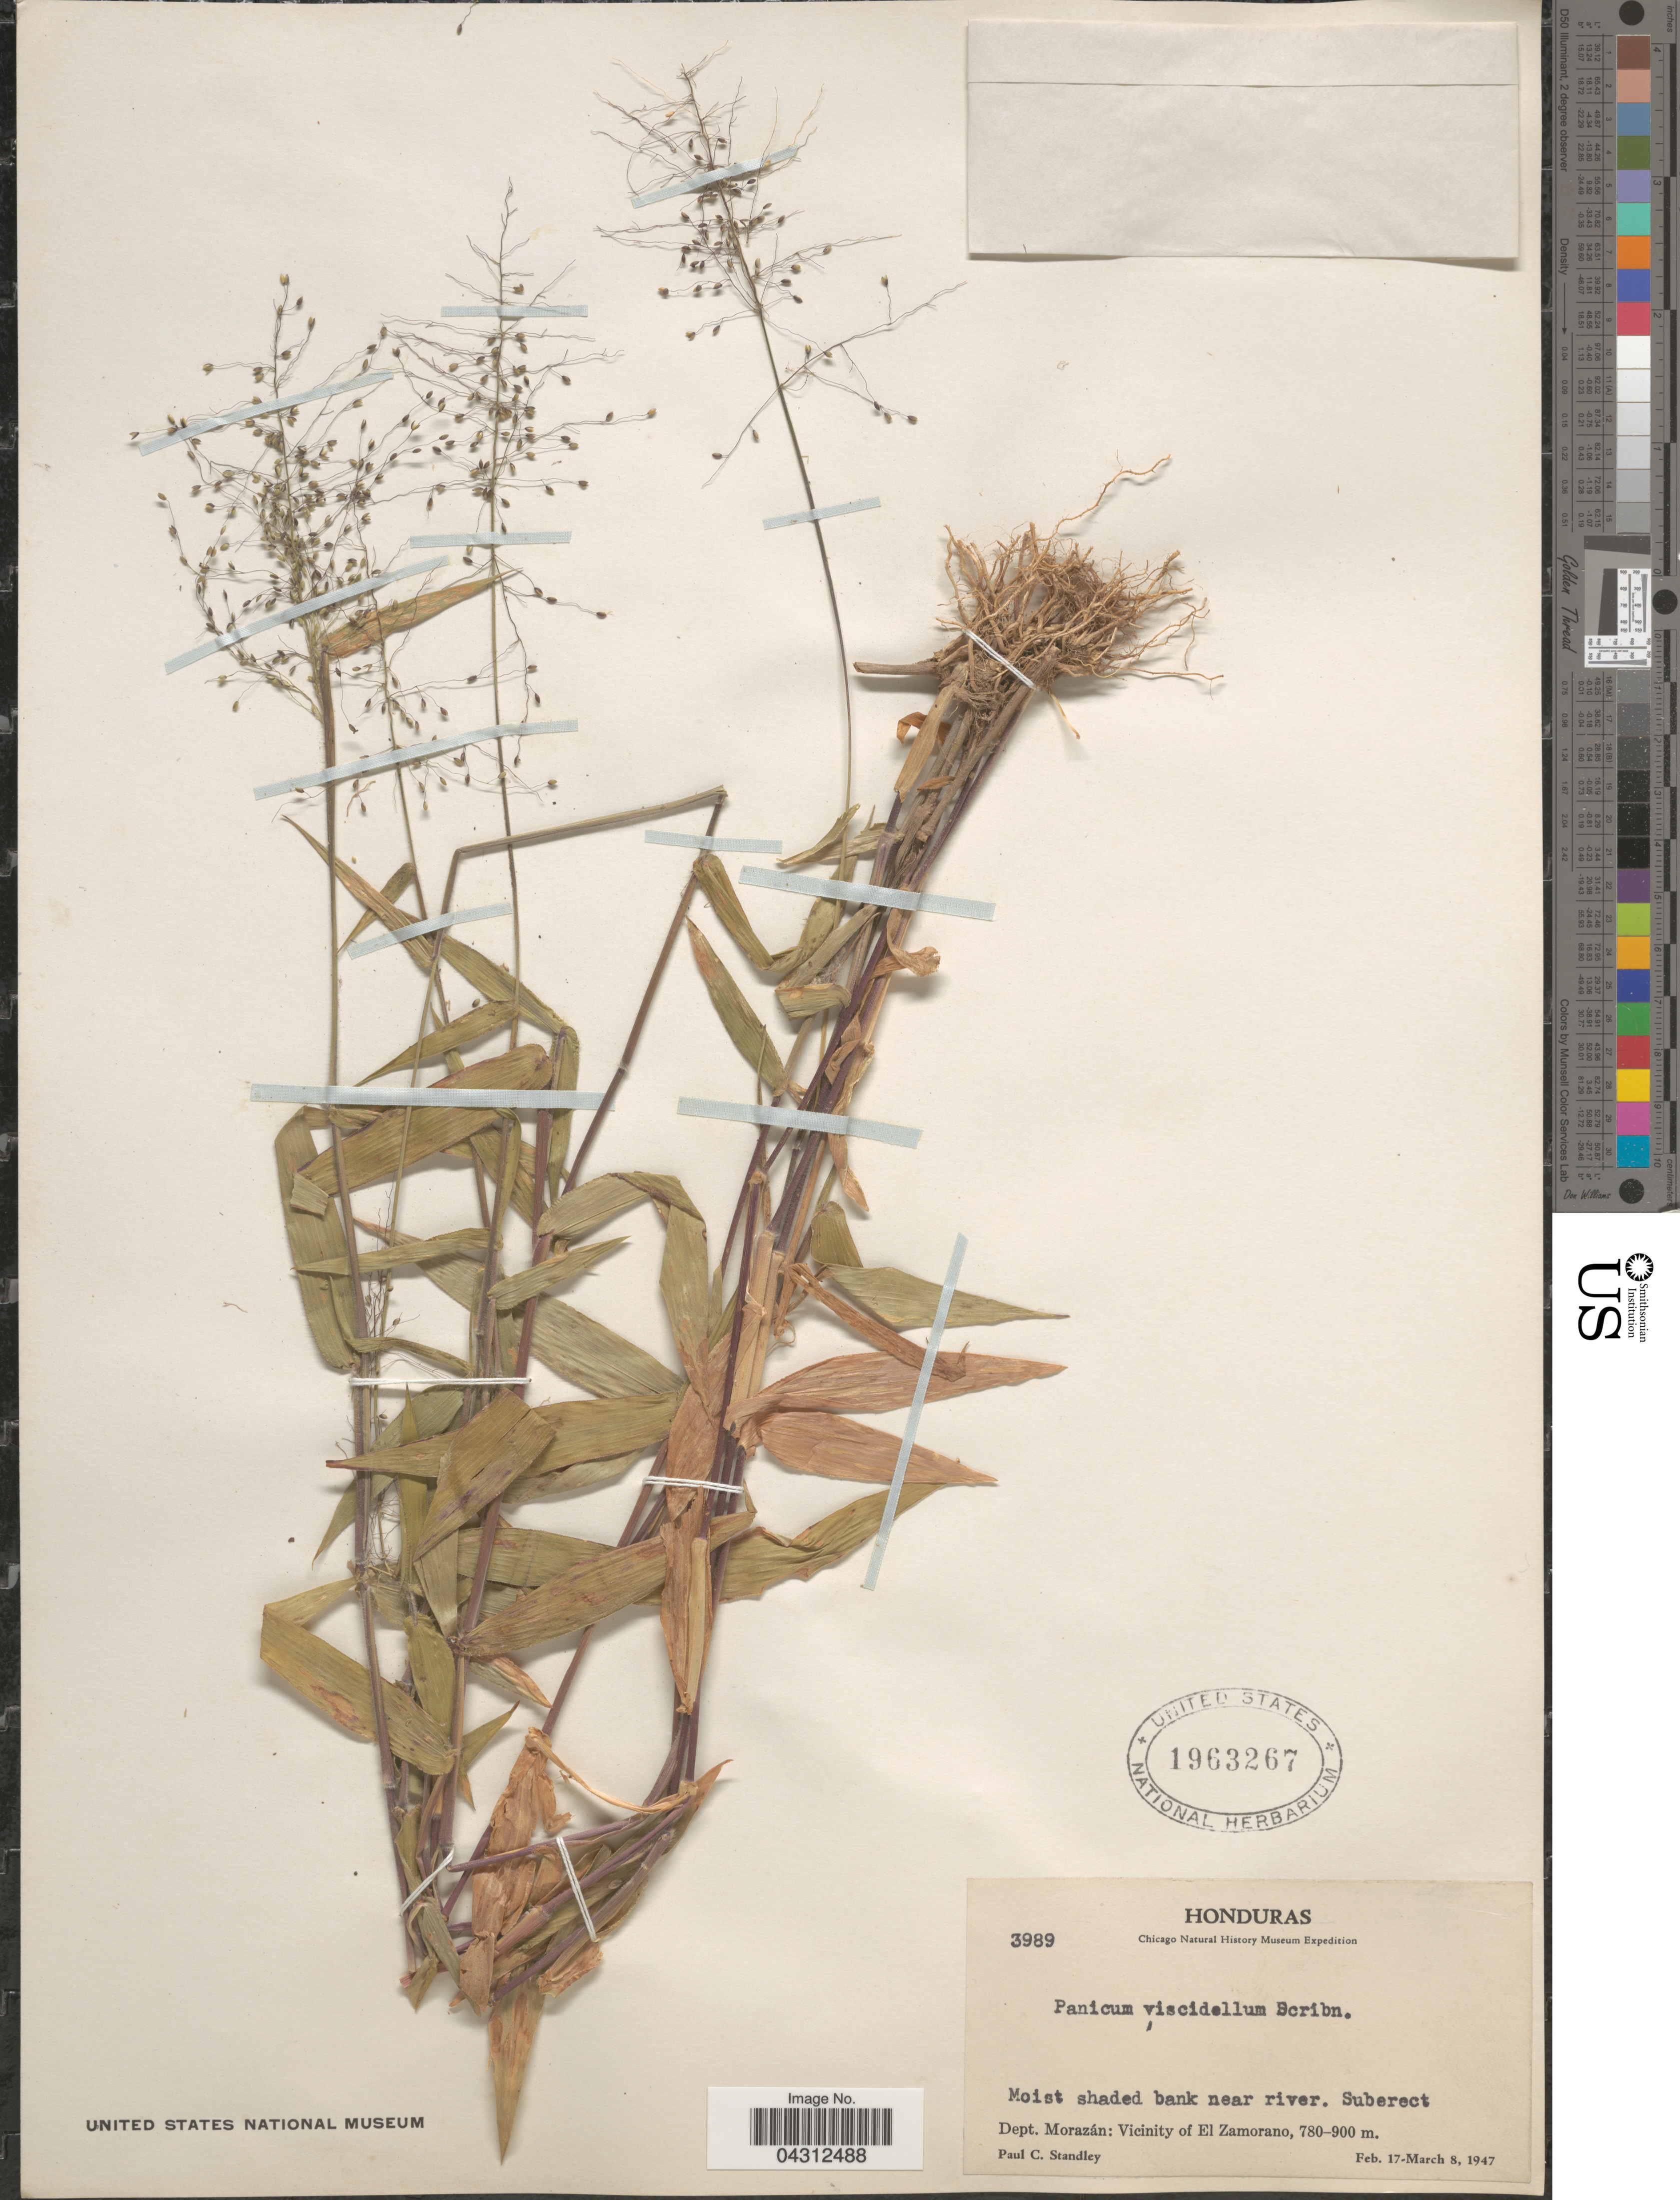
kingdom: Plantae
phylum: Tracheophyta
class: Liliopsida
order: Poales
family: Poaceae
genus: Dichanthelium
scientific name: Dichanthelium viscidellum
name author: (Scribn.) Gould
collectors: P. C. Standley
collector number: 3989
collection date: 1947-02-17/1947-03-08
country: Honduras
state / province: Fco. Morazán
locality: Dept. Morazán: Vicinity of El Zamborano.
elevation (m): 780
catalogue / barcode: US 1963267